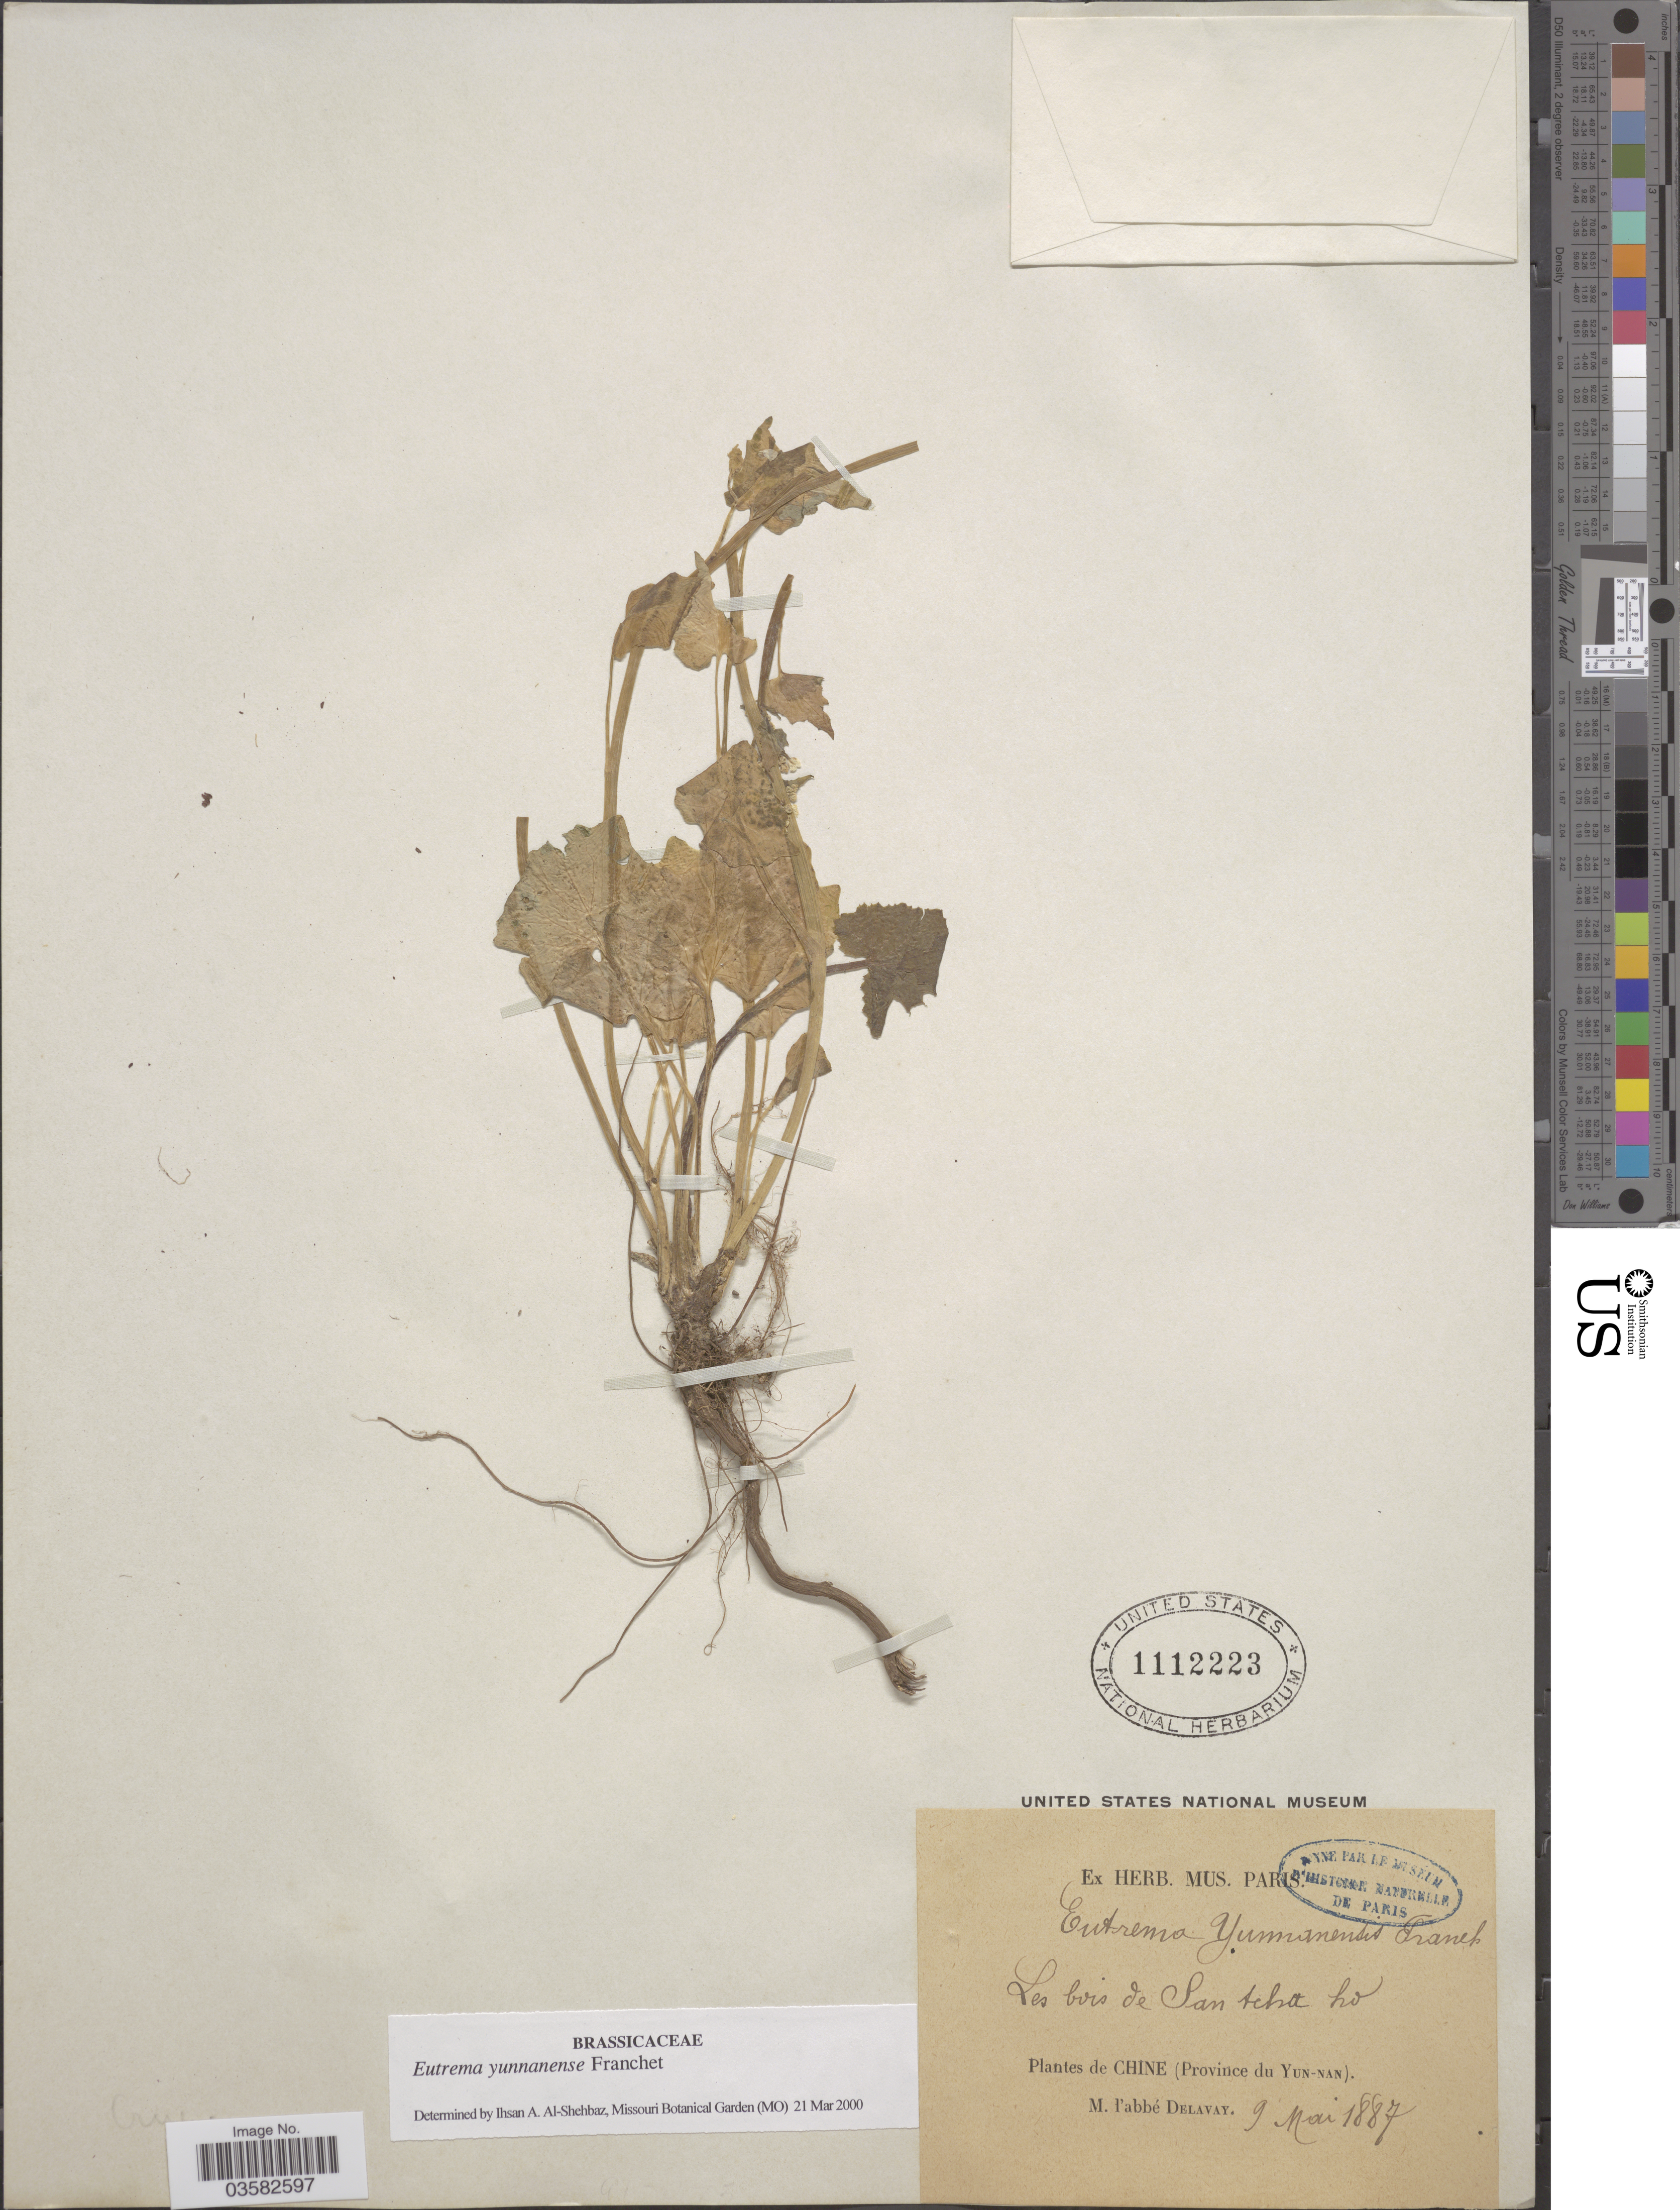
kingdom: Plantae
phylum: Tracheophyta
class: Magnoliopsida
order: Brassicales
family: Brassicaceae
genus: Eutrema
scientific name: Eutrema yunnanense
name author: Franch.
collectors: P. Delavay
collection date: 1887-05-09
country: China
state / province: Yunnan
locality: Les bois de San tcha ho.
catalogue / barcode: US 1112223